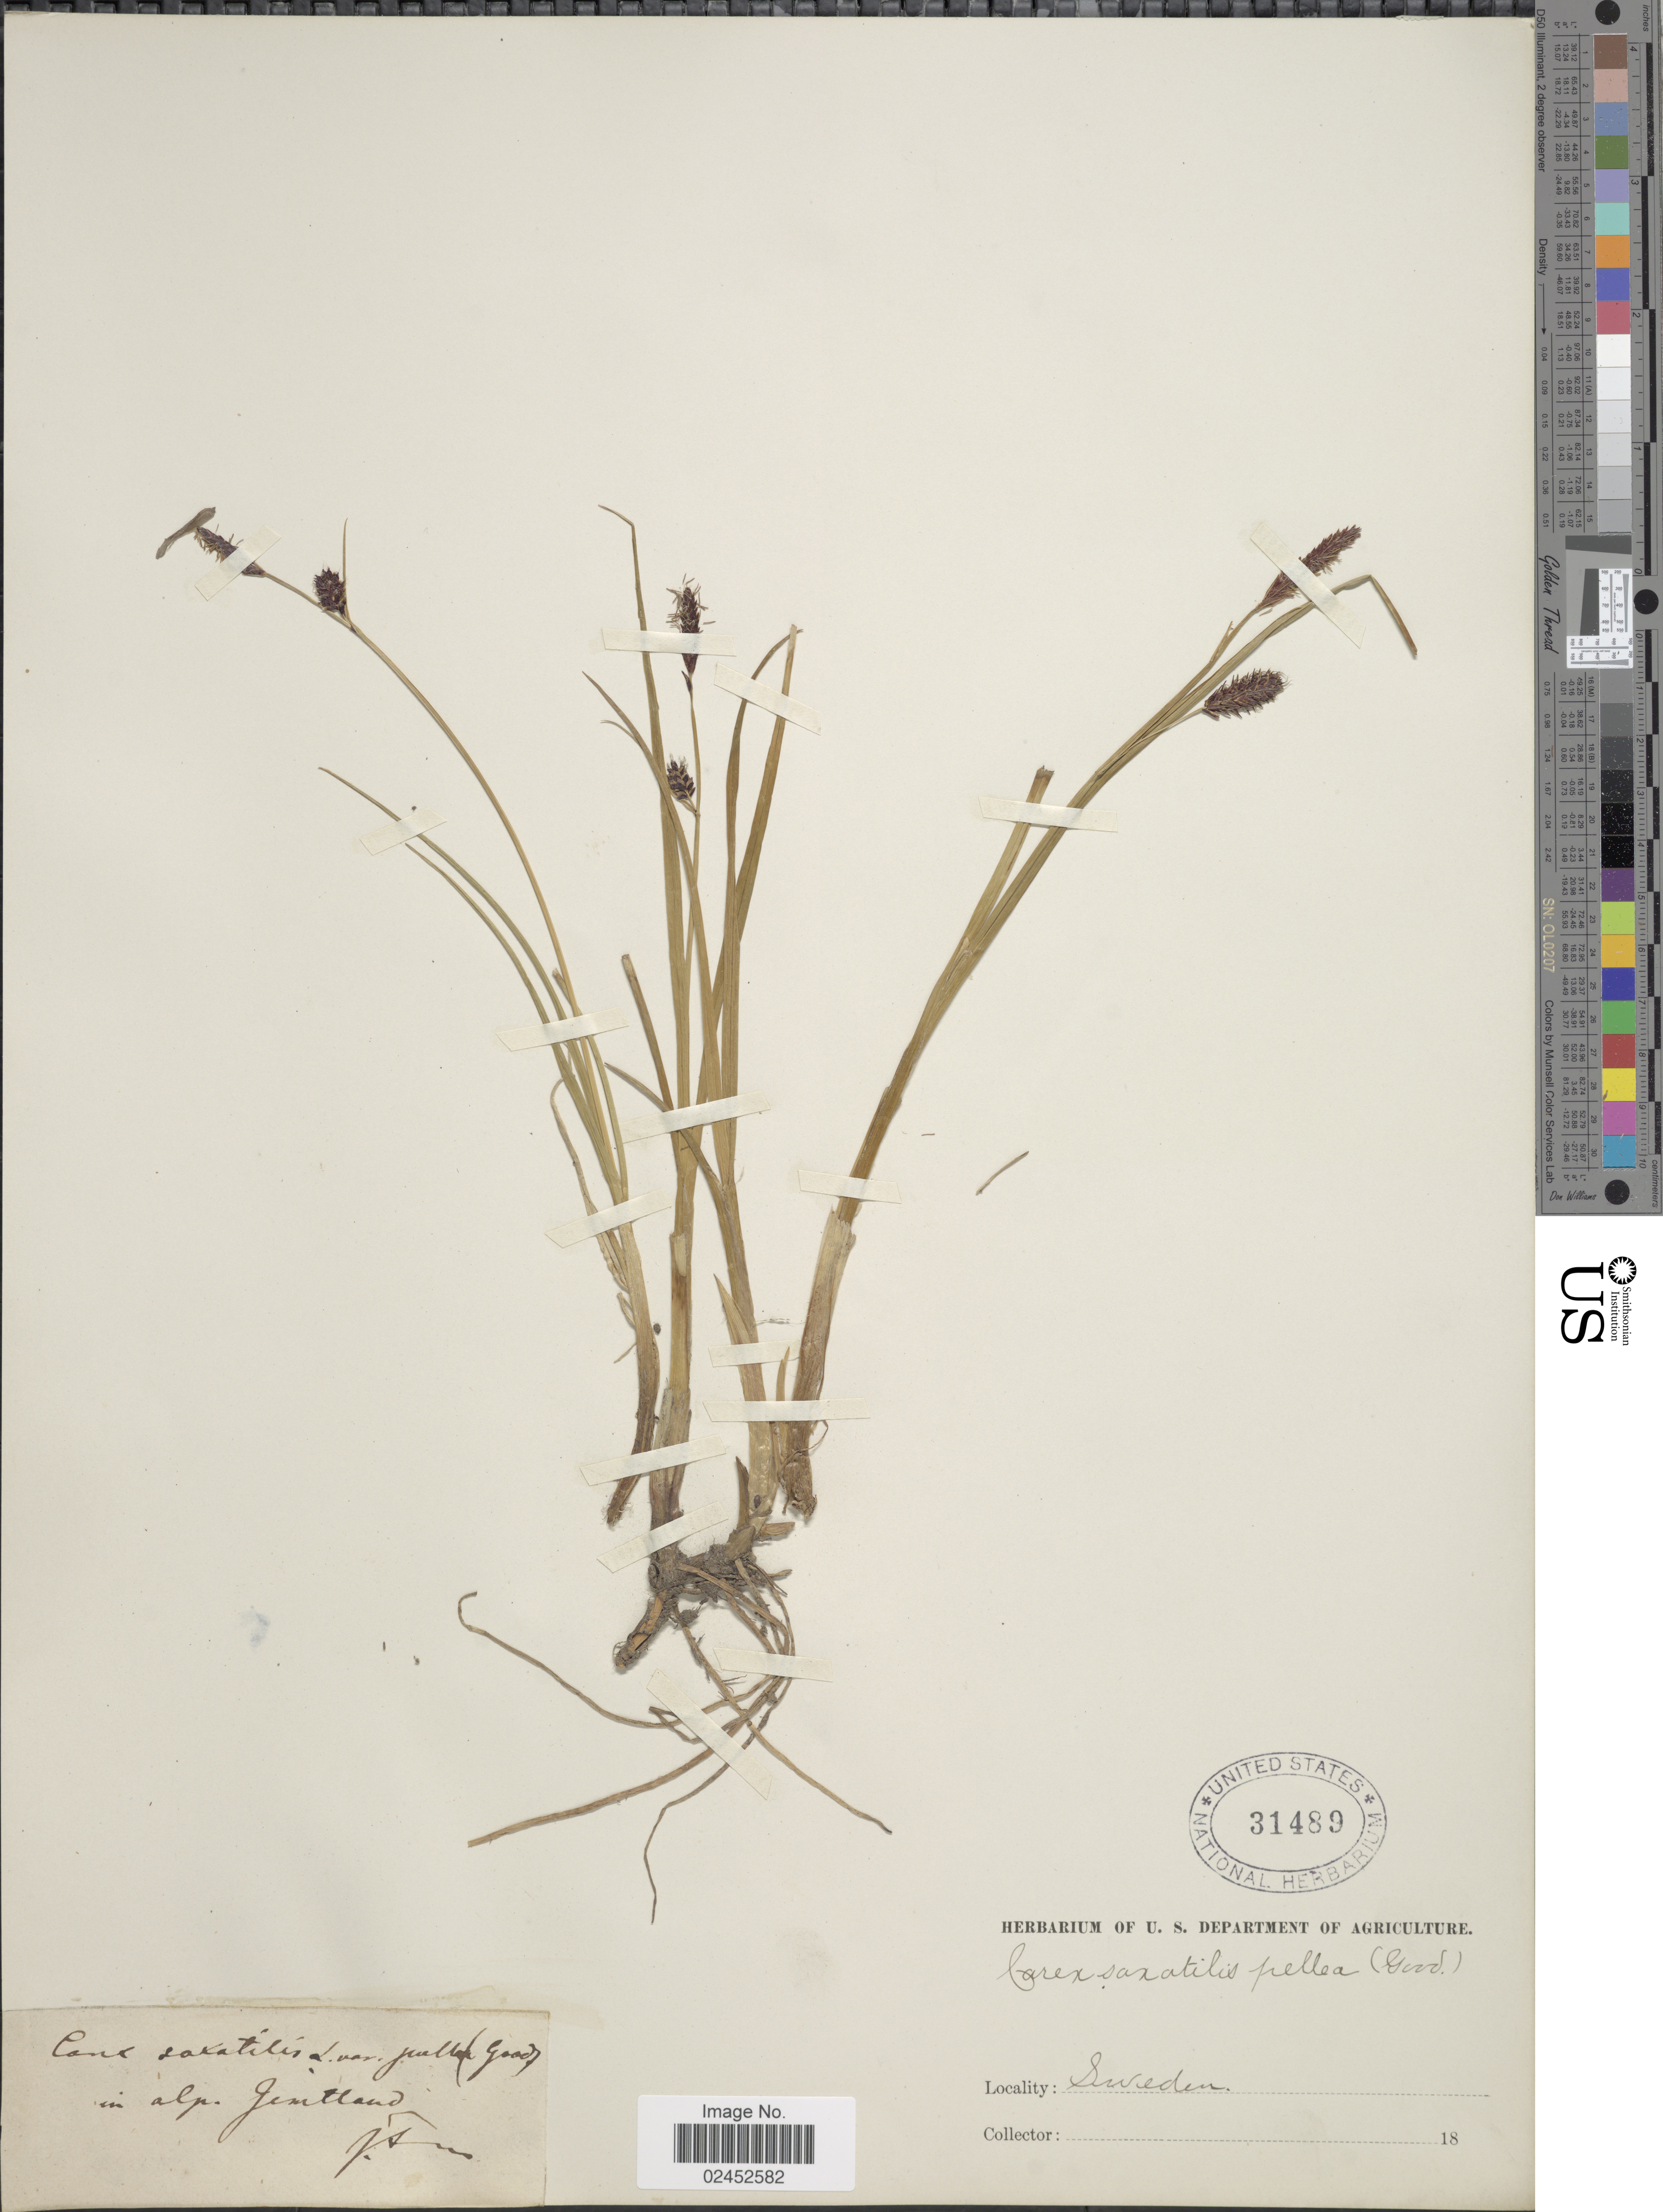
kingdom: Plantae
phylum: Tracheophyta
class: Liliopsida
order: Poales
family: Cyperaceae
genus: Carex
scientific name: Carex saxatilis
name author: L.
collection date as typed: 18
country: Sweden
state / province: Jämtland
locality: In alp. Jemtland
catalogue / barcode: US 31489